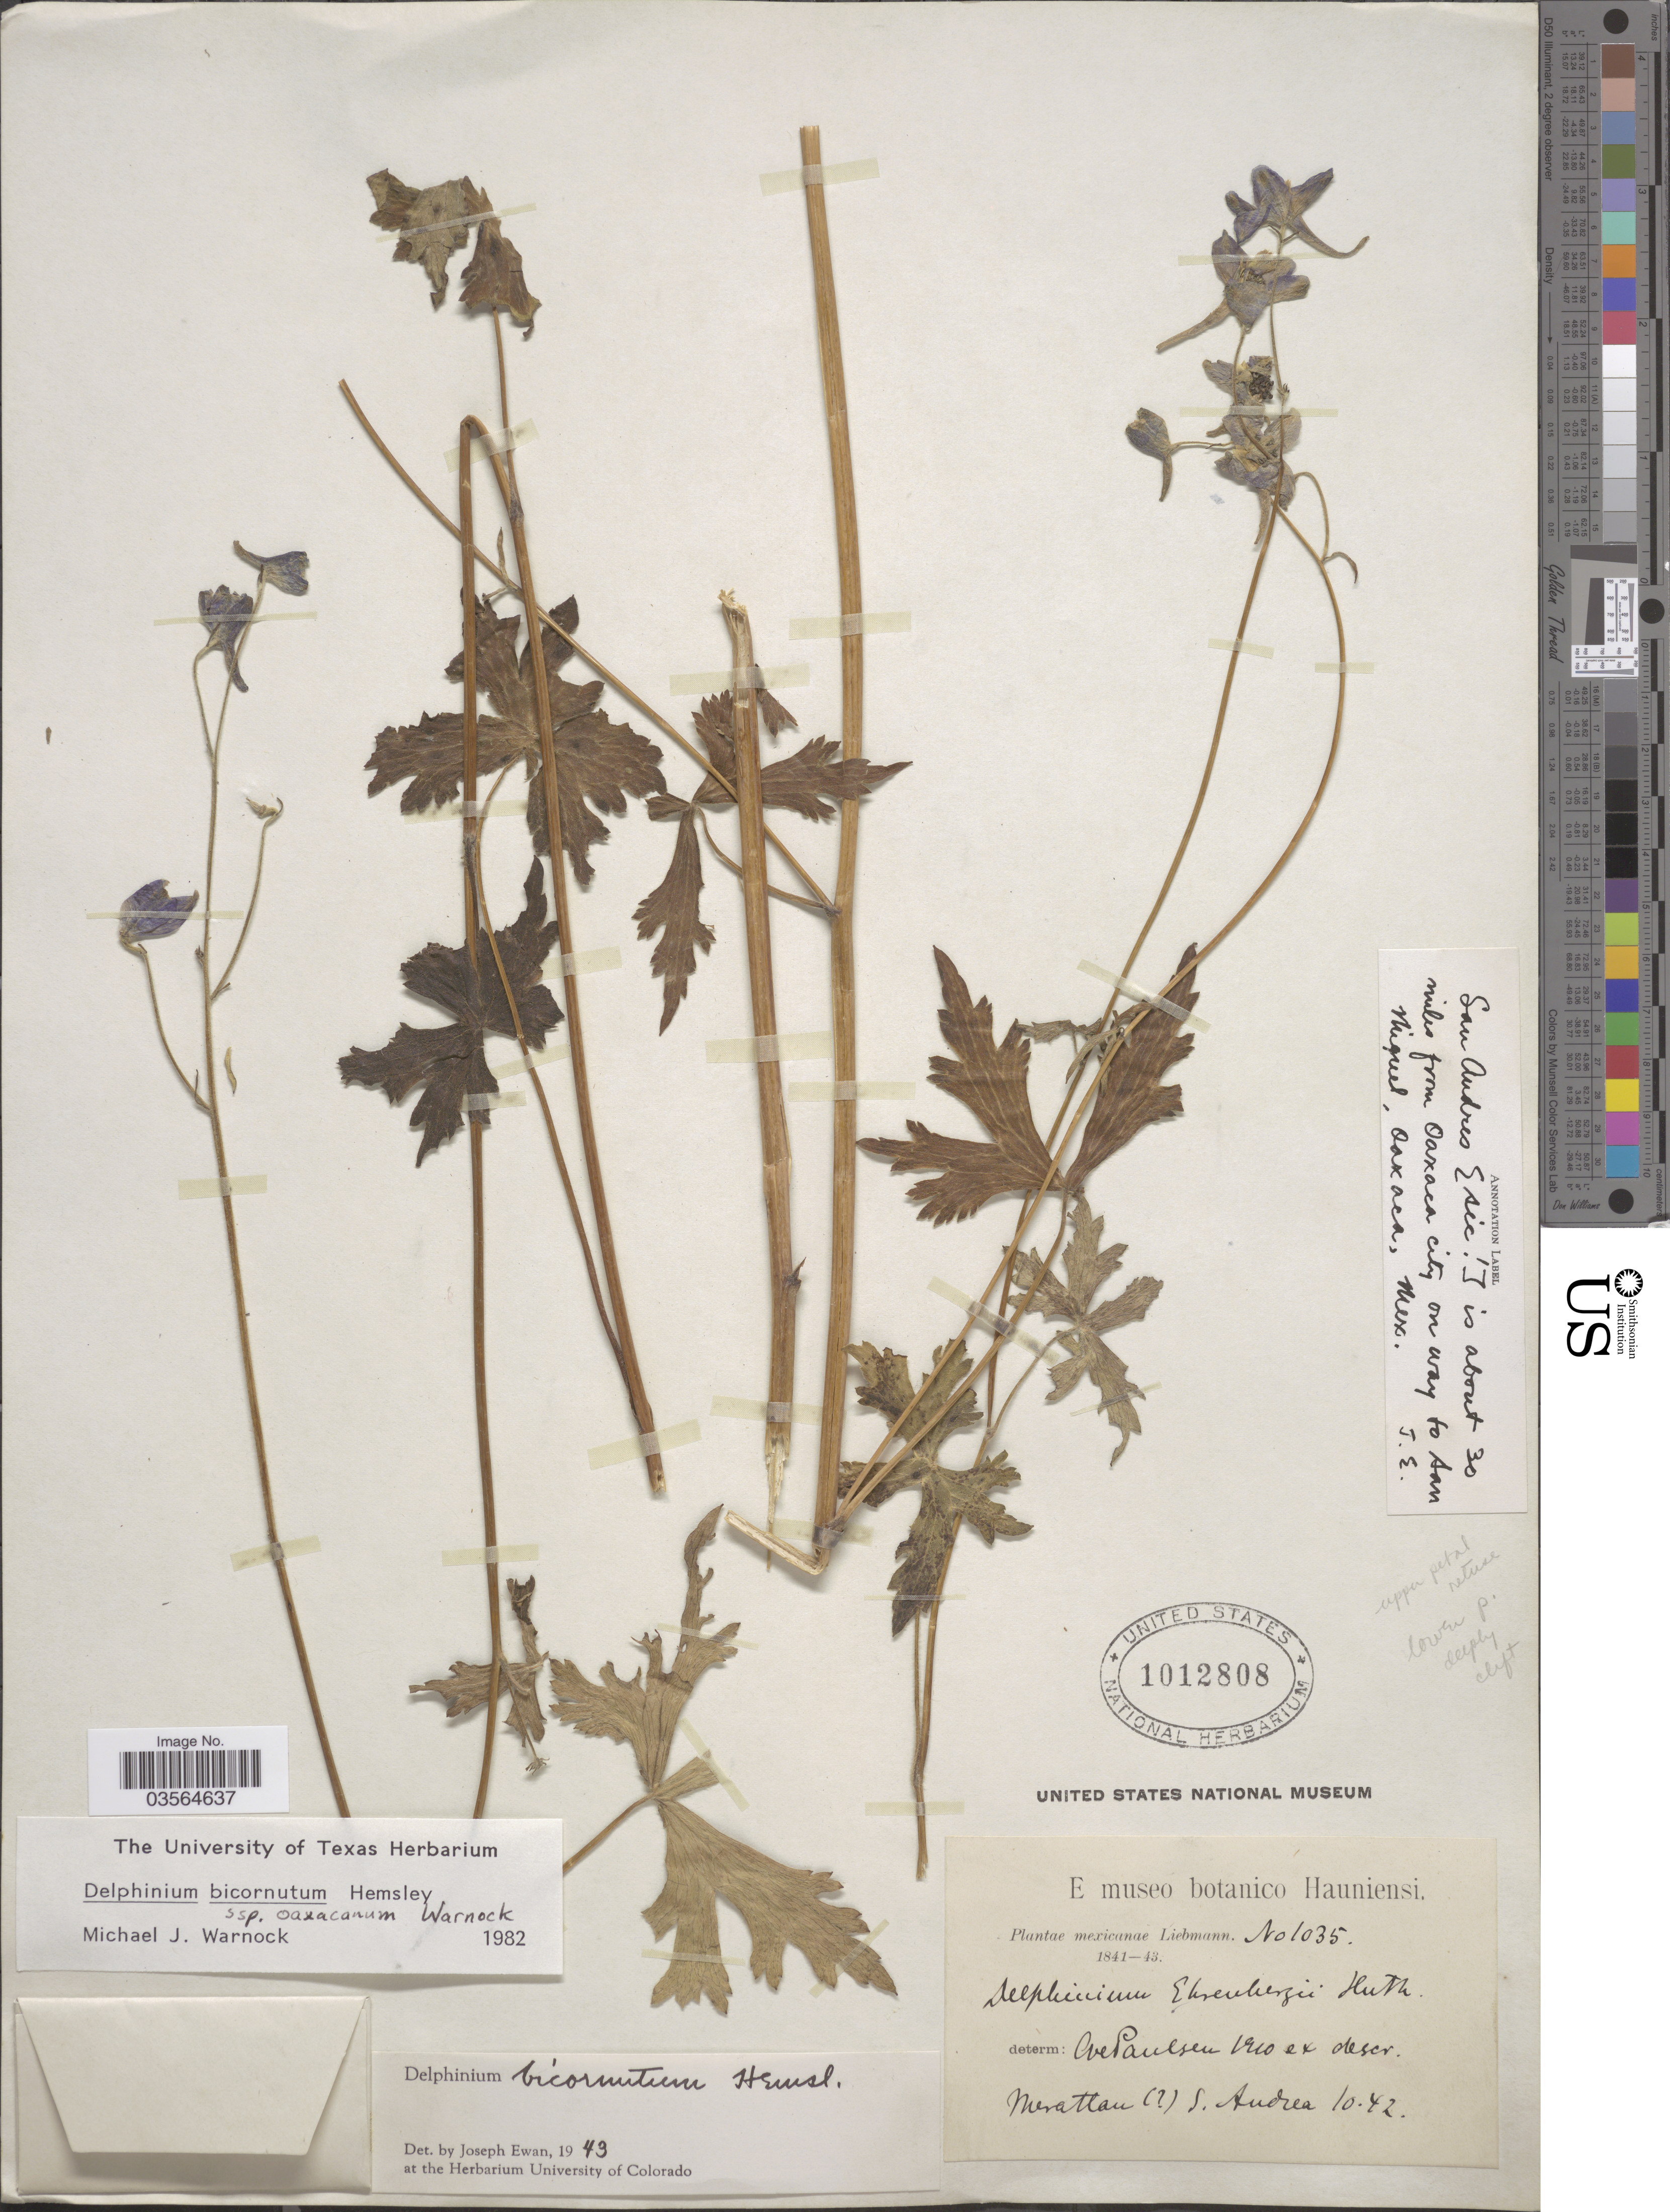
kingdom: Plantae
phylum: Tracheophyta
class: Magnoliopsida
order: Ranunculales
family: Ranunculaceae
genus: Delphinium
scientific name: Delphinium bicornutum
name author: Hemsl.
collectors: Liebmann, --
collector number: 1035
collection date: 1842-10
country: Mexico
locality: Merattan ( [unsure placement]) S. Andrea.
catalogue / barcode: US 1012808